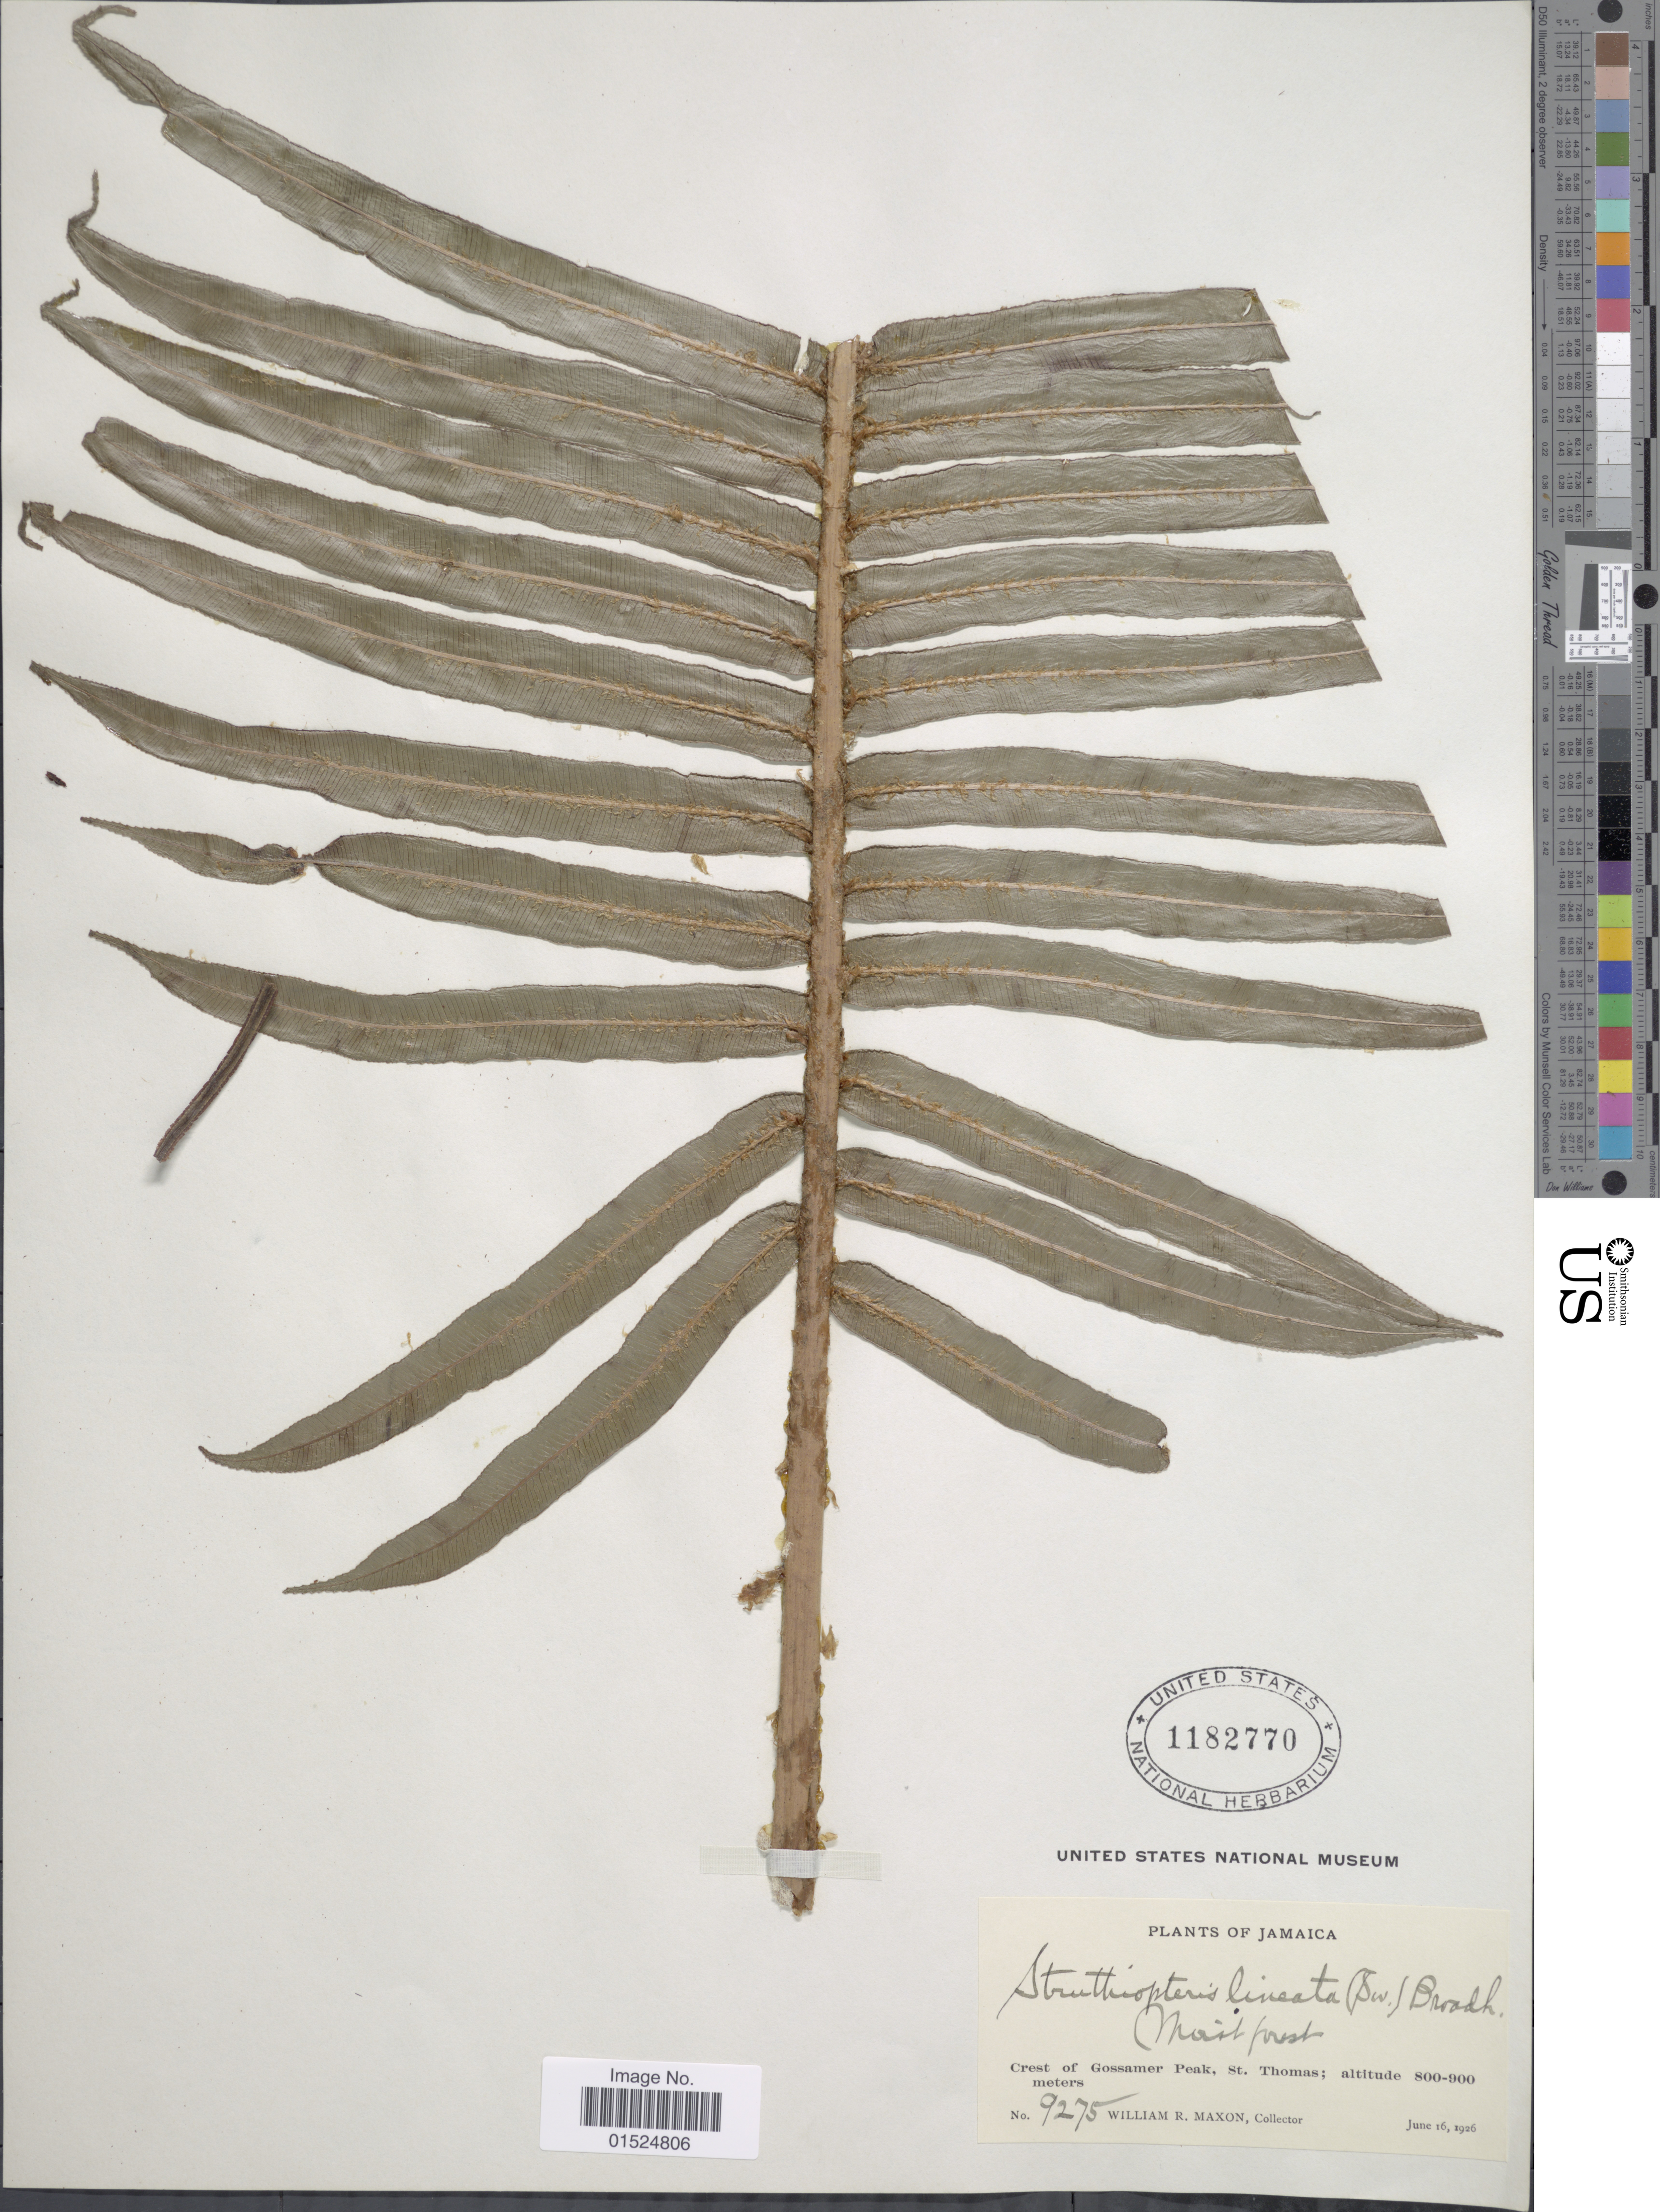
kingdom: Plantae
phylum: Tracheophyta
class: Polypodiopsida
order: Polypodiales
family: Blechnaceae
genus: Blechnum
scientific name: Blechnum lineatum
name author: (Sw.) C. Chr.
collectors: W. R. Maxon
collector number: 9275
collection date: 1926-06-16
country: Jamaica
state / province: Saint Thomas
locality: Crest of Gossamer Peak, St. Thomas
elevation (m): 800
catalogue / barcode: US 1182770